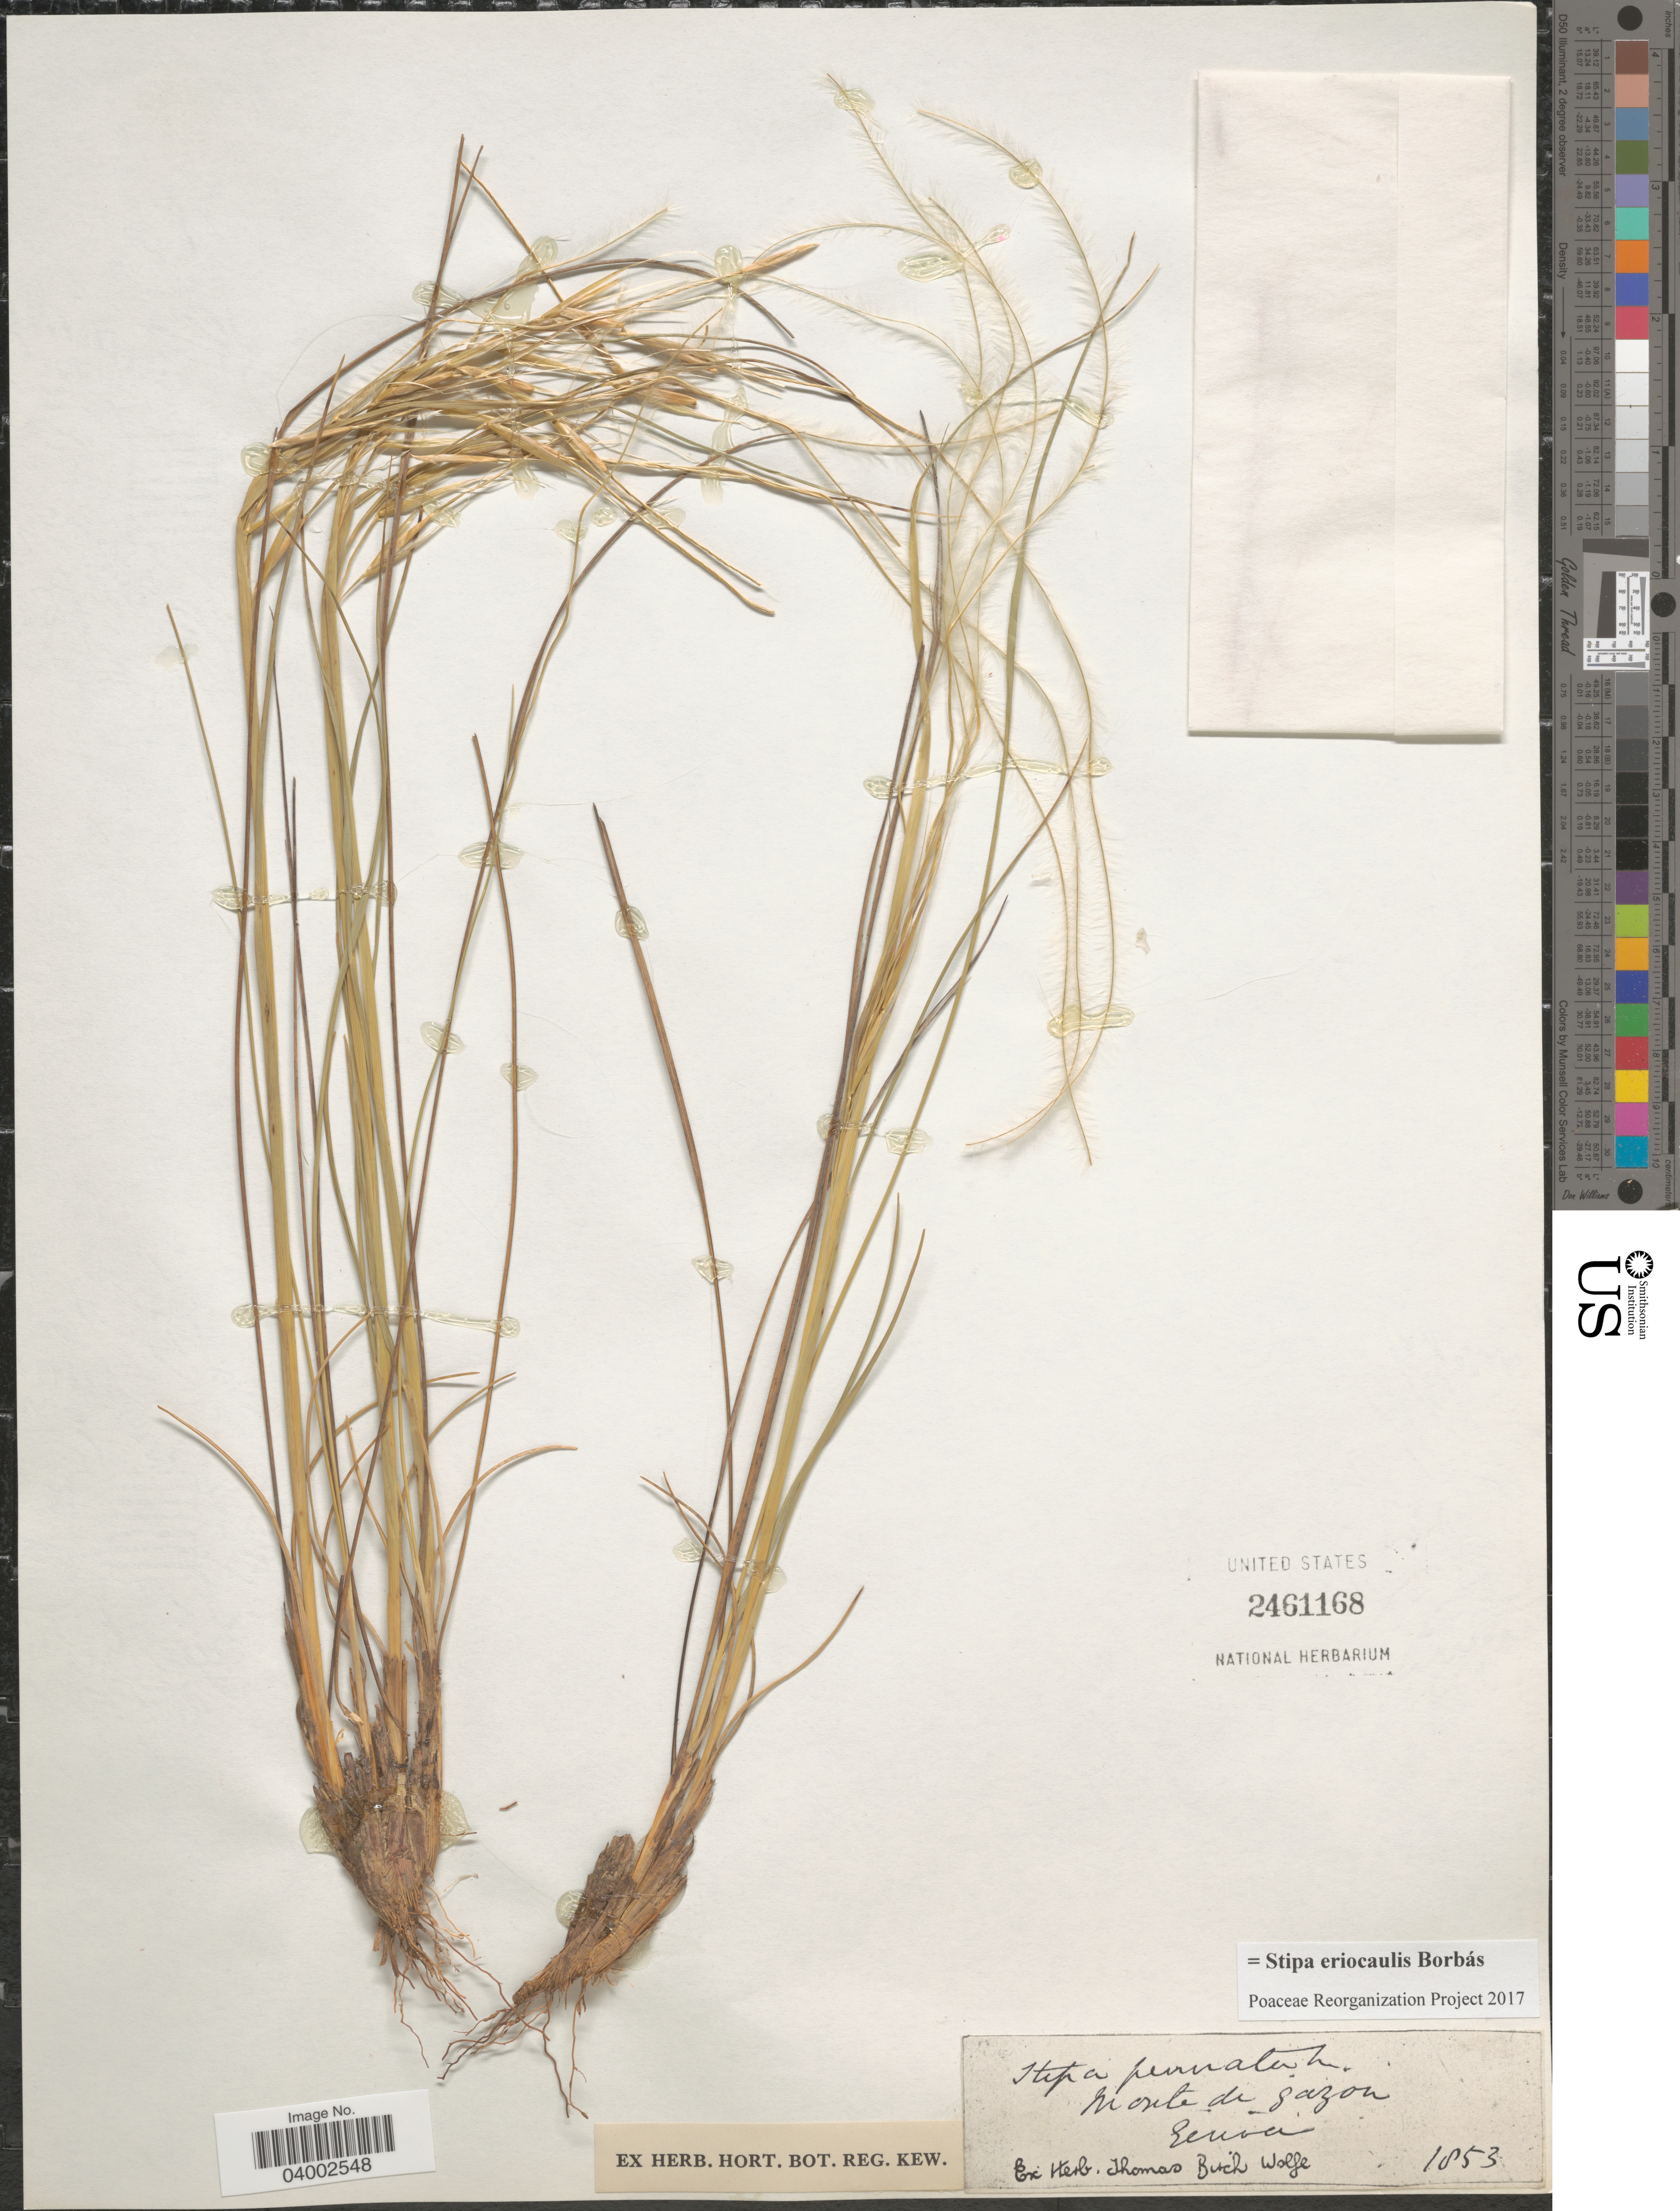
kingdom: Plantae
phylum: Tracheophyta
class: Liliopsida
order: Poales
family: Poaceae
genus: Stipa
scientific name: Stipa eriocaulis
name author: Borbás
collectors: Ex herb. Thomas Birch Wolfe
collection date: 1853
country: Italy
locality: Monte de Gazon. Genoa.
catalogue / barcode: US 2461168